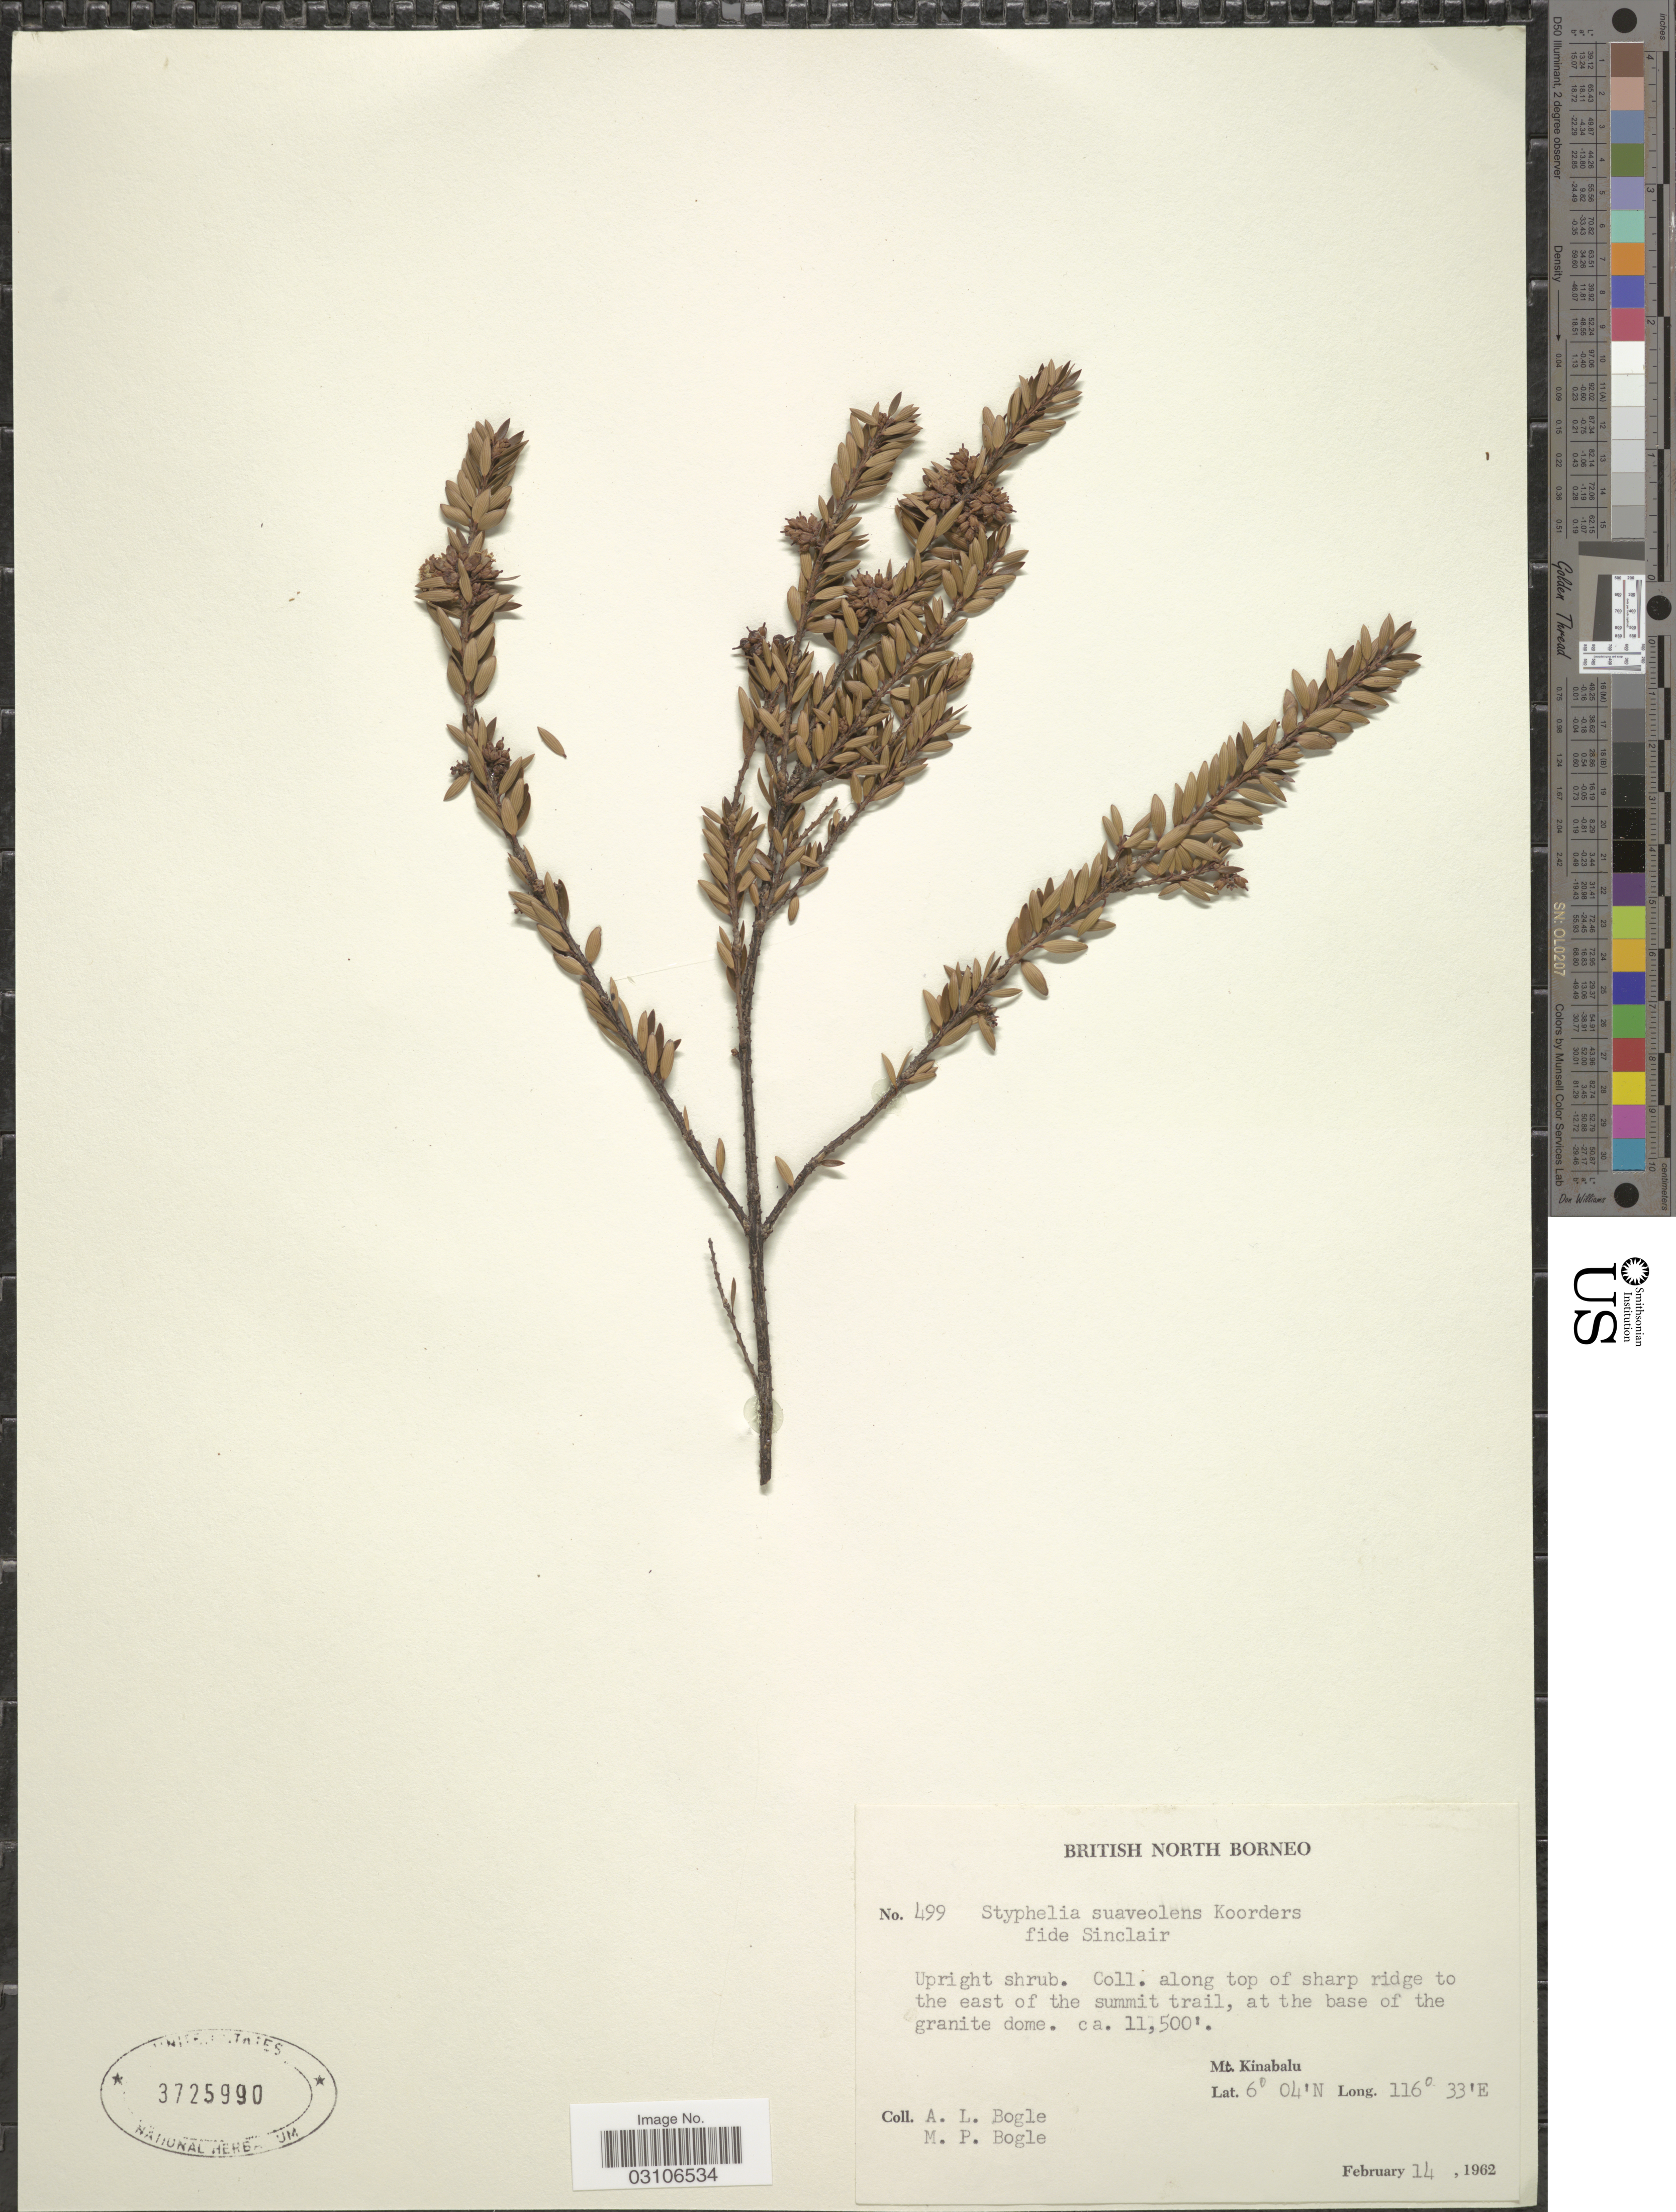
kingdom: Plantae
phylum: Tracheophyta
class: Magnoliopsida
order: Ericales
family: Ericaceae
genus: Styphelia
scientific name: Styphelia suaveolens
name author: (Hook. f.) Warb. ex P. Sarasin & Sarasin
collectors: Bogle, A.L. & M. Bogle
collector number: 499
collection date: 1962-02-14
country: Malaysia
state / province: Sabah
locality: British North Borneo. Coll. along top of sharp ridge to the east of the summit trail, at the base of the granite dome. Mt. Kinabalu.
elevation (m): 3505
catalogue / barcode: US 3725990